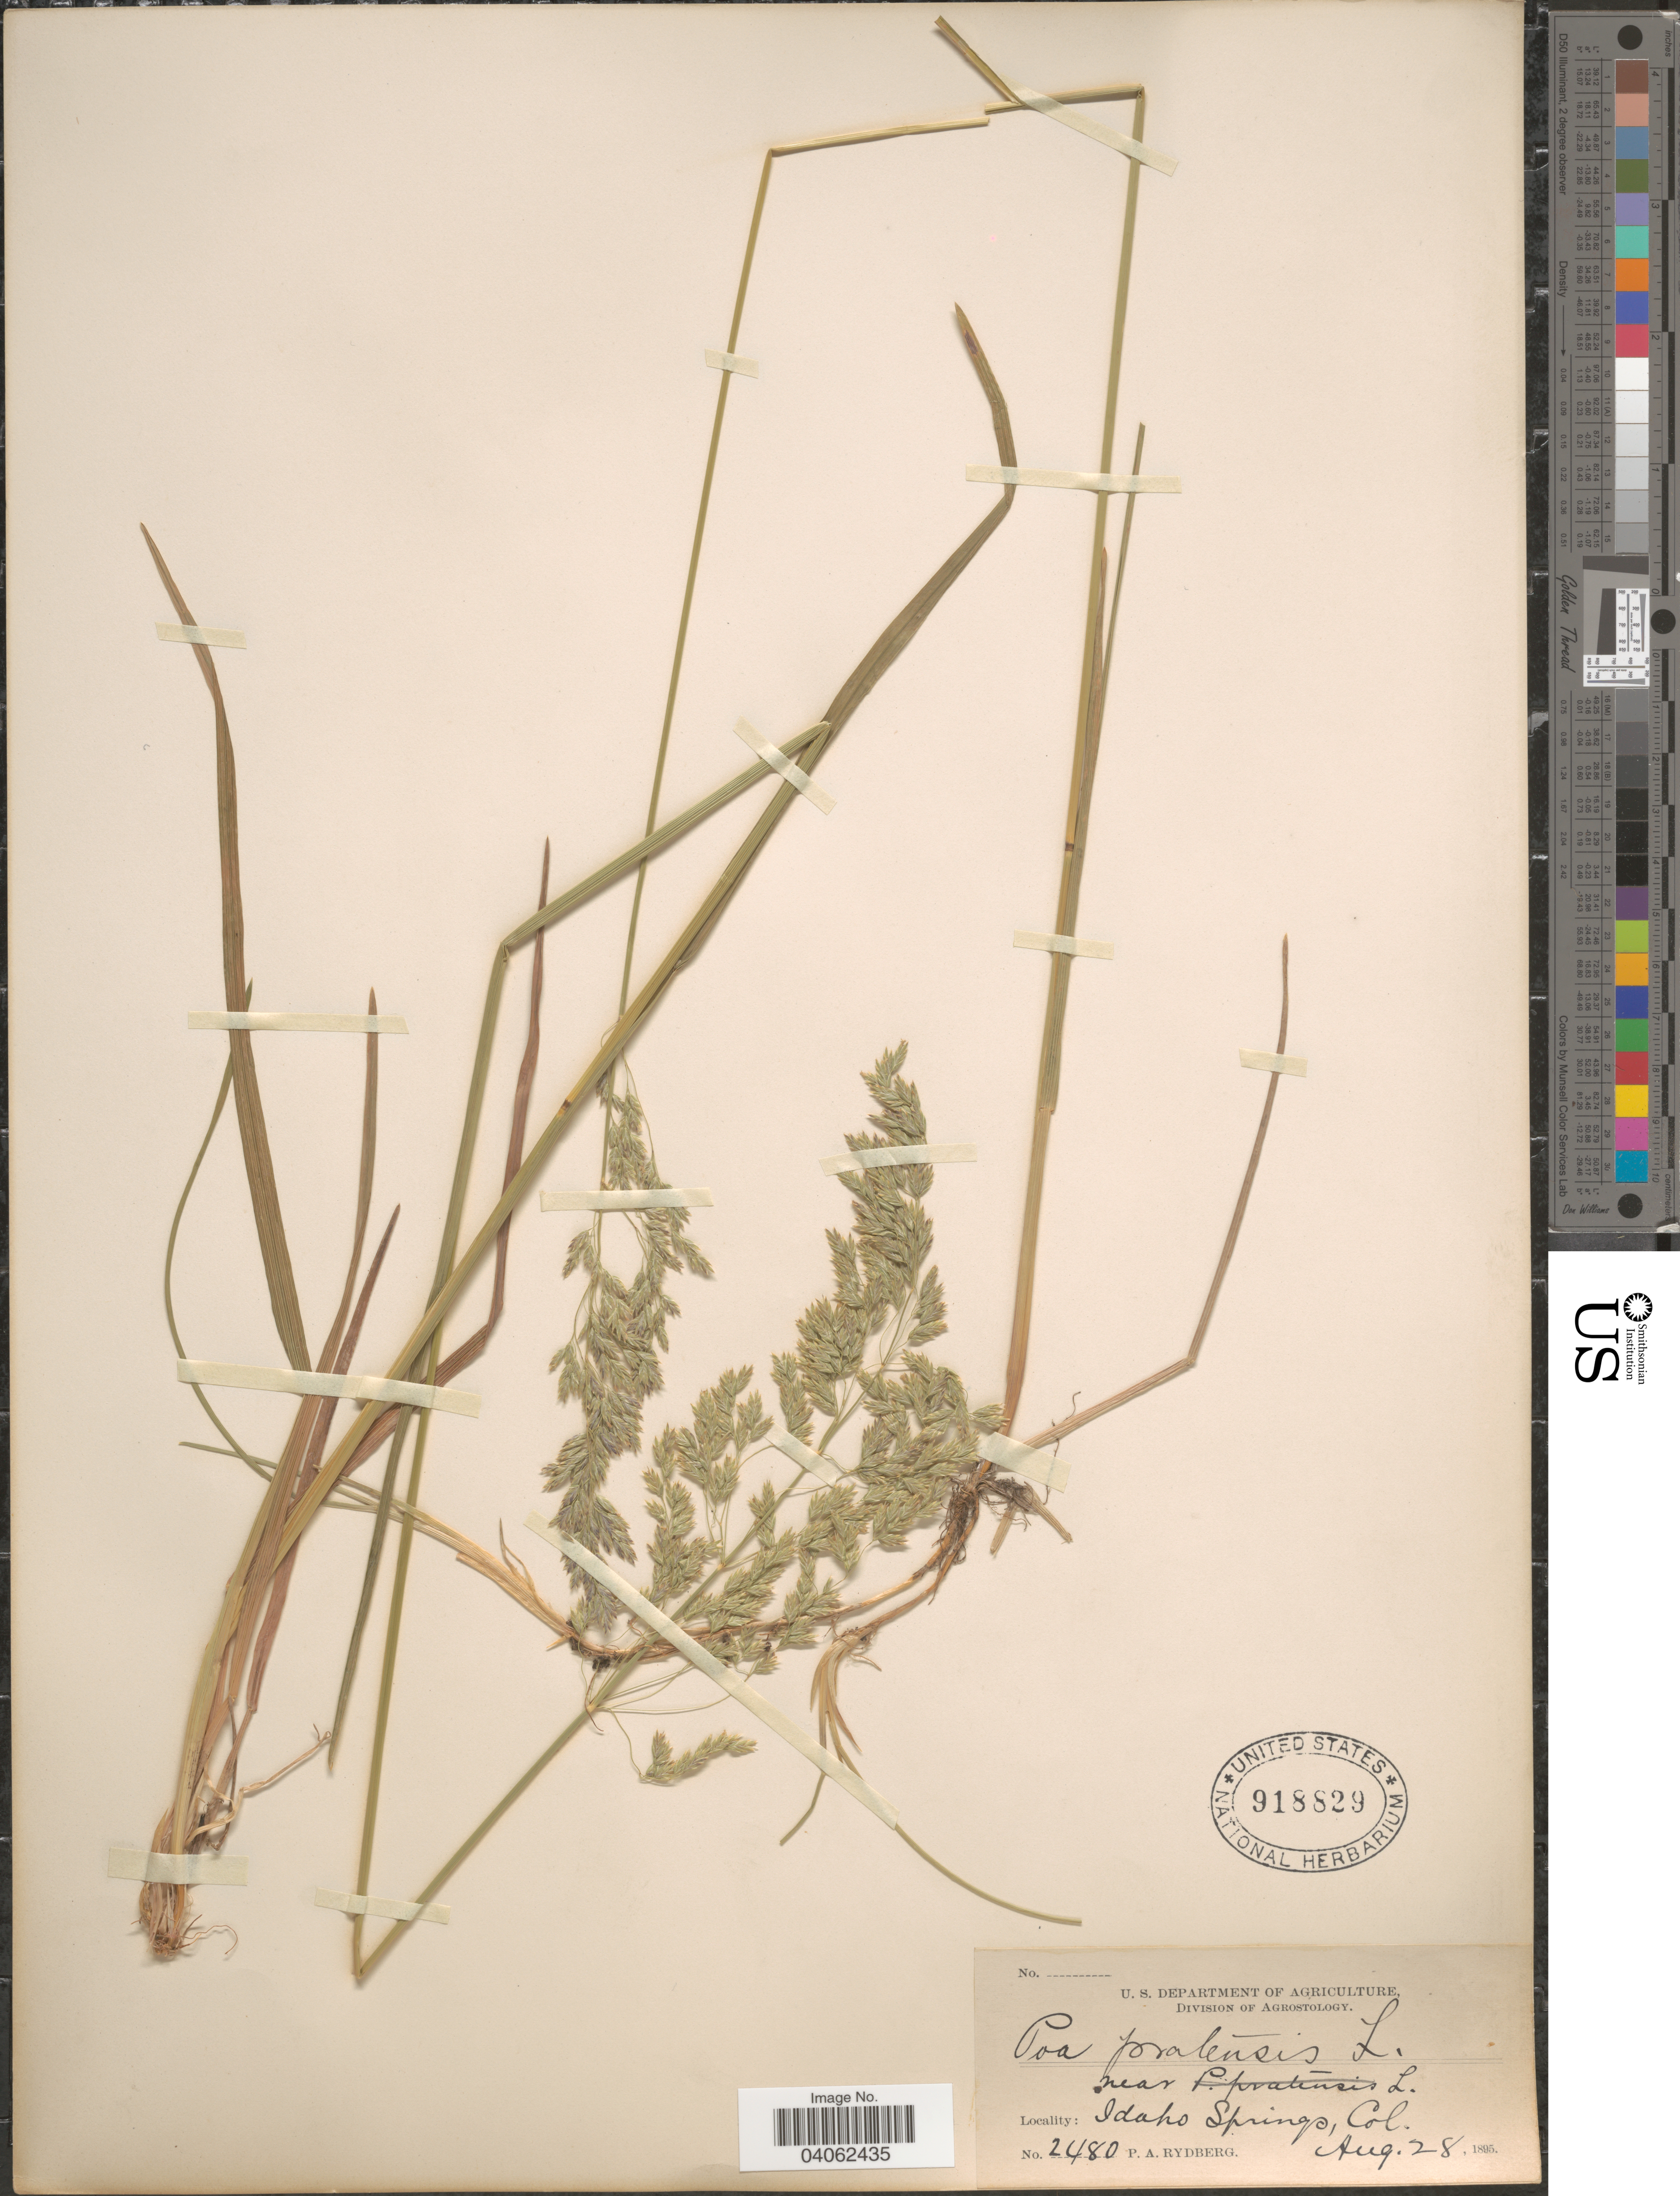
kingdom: Plantae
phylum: Tracheophyta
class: Liliopsida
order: Poales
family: Poaceae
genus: Poa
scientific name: Poa pratensis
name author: L.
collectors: P. A. Rydberg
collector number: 2480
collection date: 1895-08-28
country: United States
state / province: Colorado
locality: Idaho Springs.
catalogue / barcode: US 918829